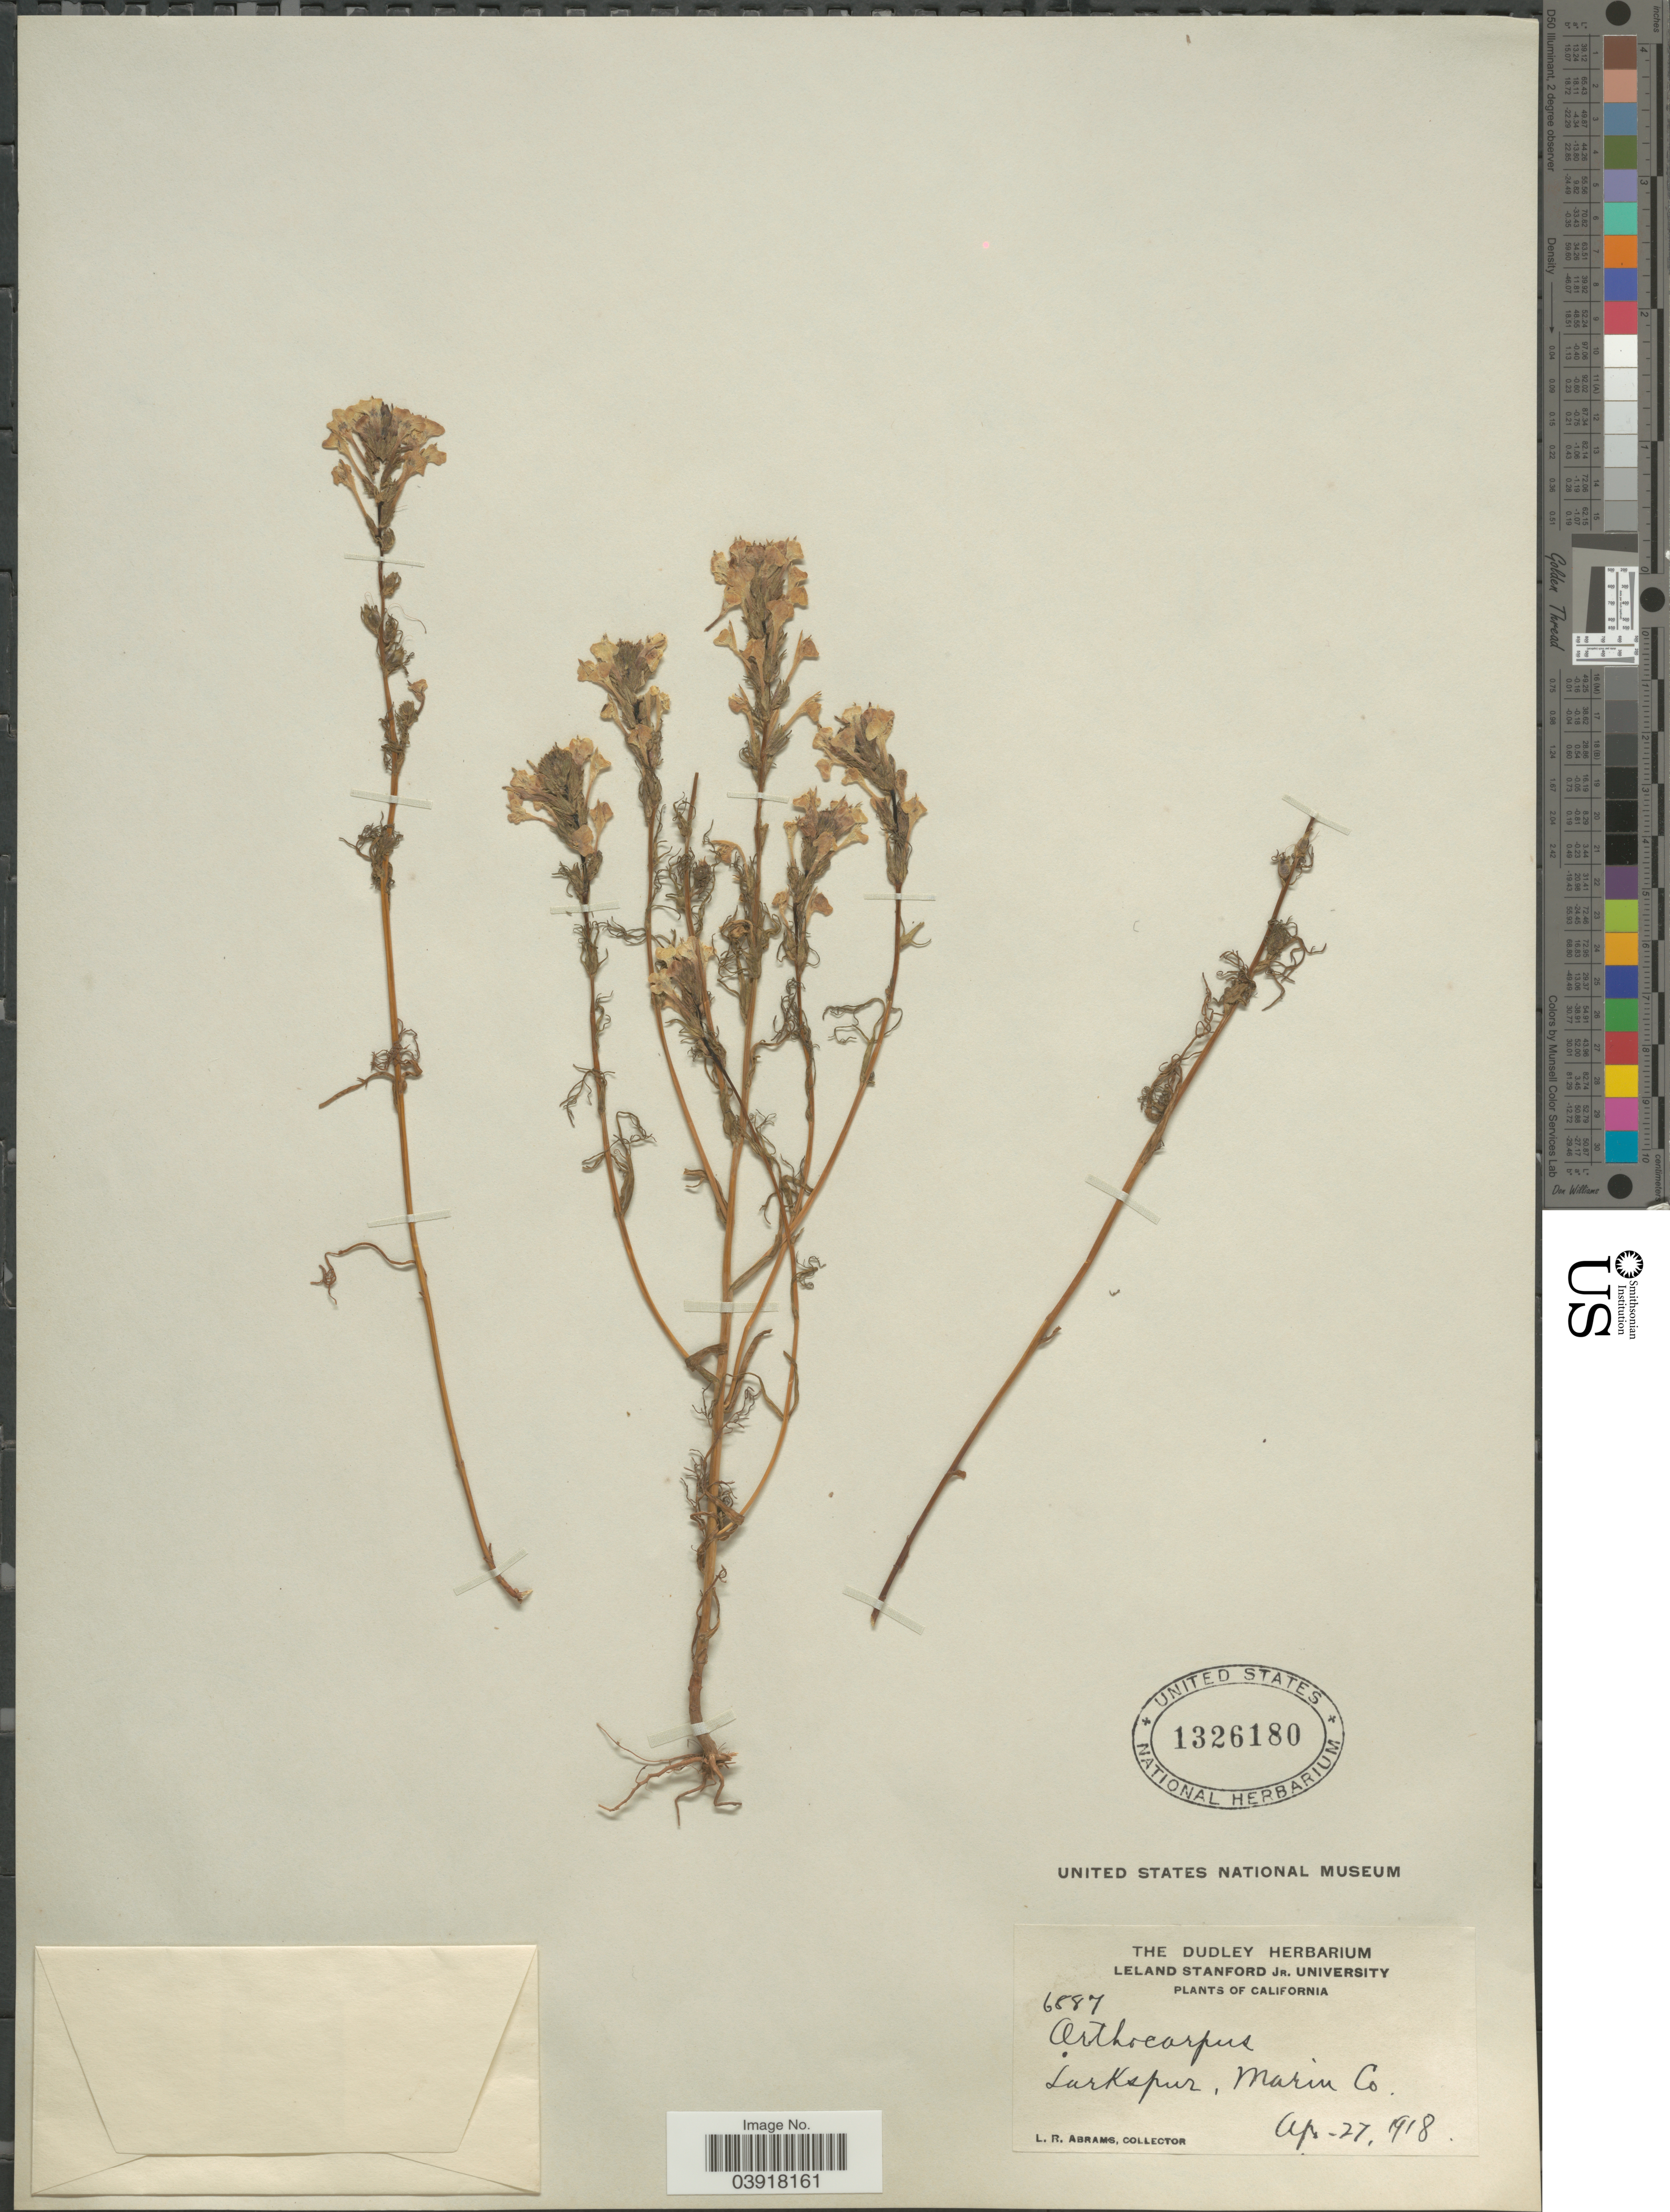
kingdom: Plantae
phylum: Tracheophyta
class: Magnoliopsida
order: Lamiales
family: Orobanchaceae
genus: Orthocarpus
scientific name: Orthocarpus sp.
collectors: L. Abrams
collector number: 6887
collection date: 1918-04-27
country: United States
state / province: California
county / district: Marin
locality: Larkspur, Marin Co.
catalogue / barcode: US 1326180